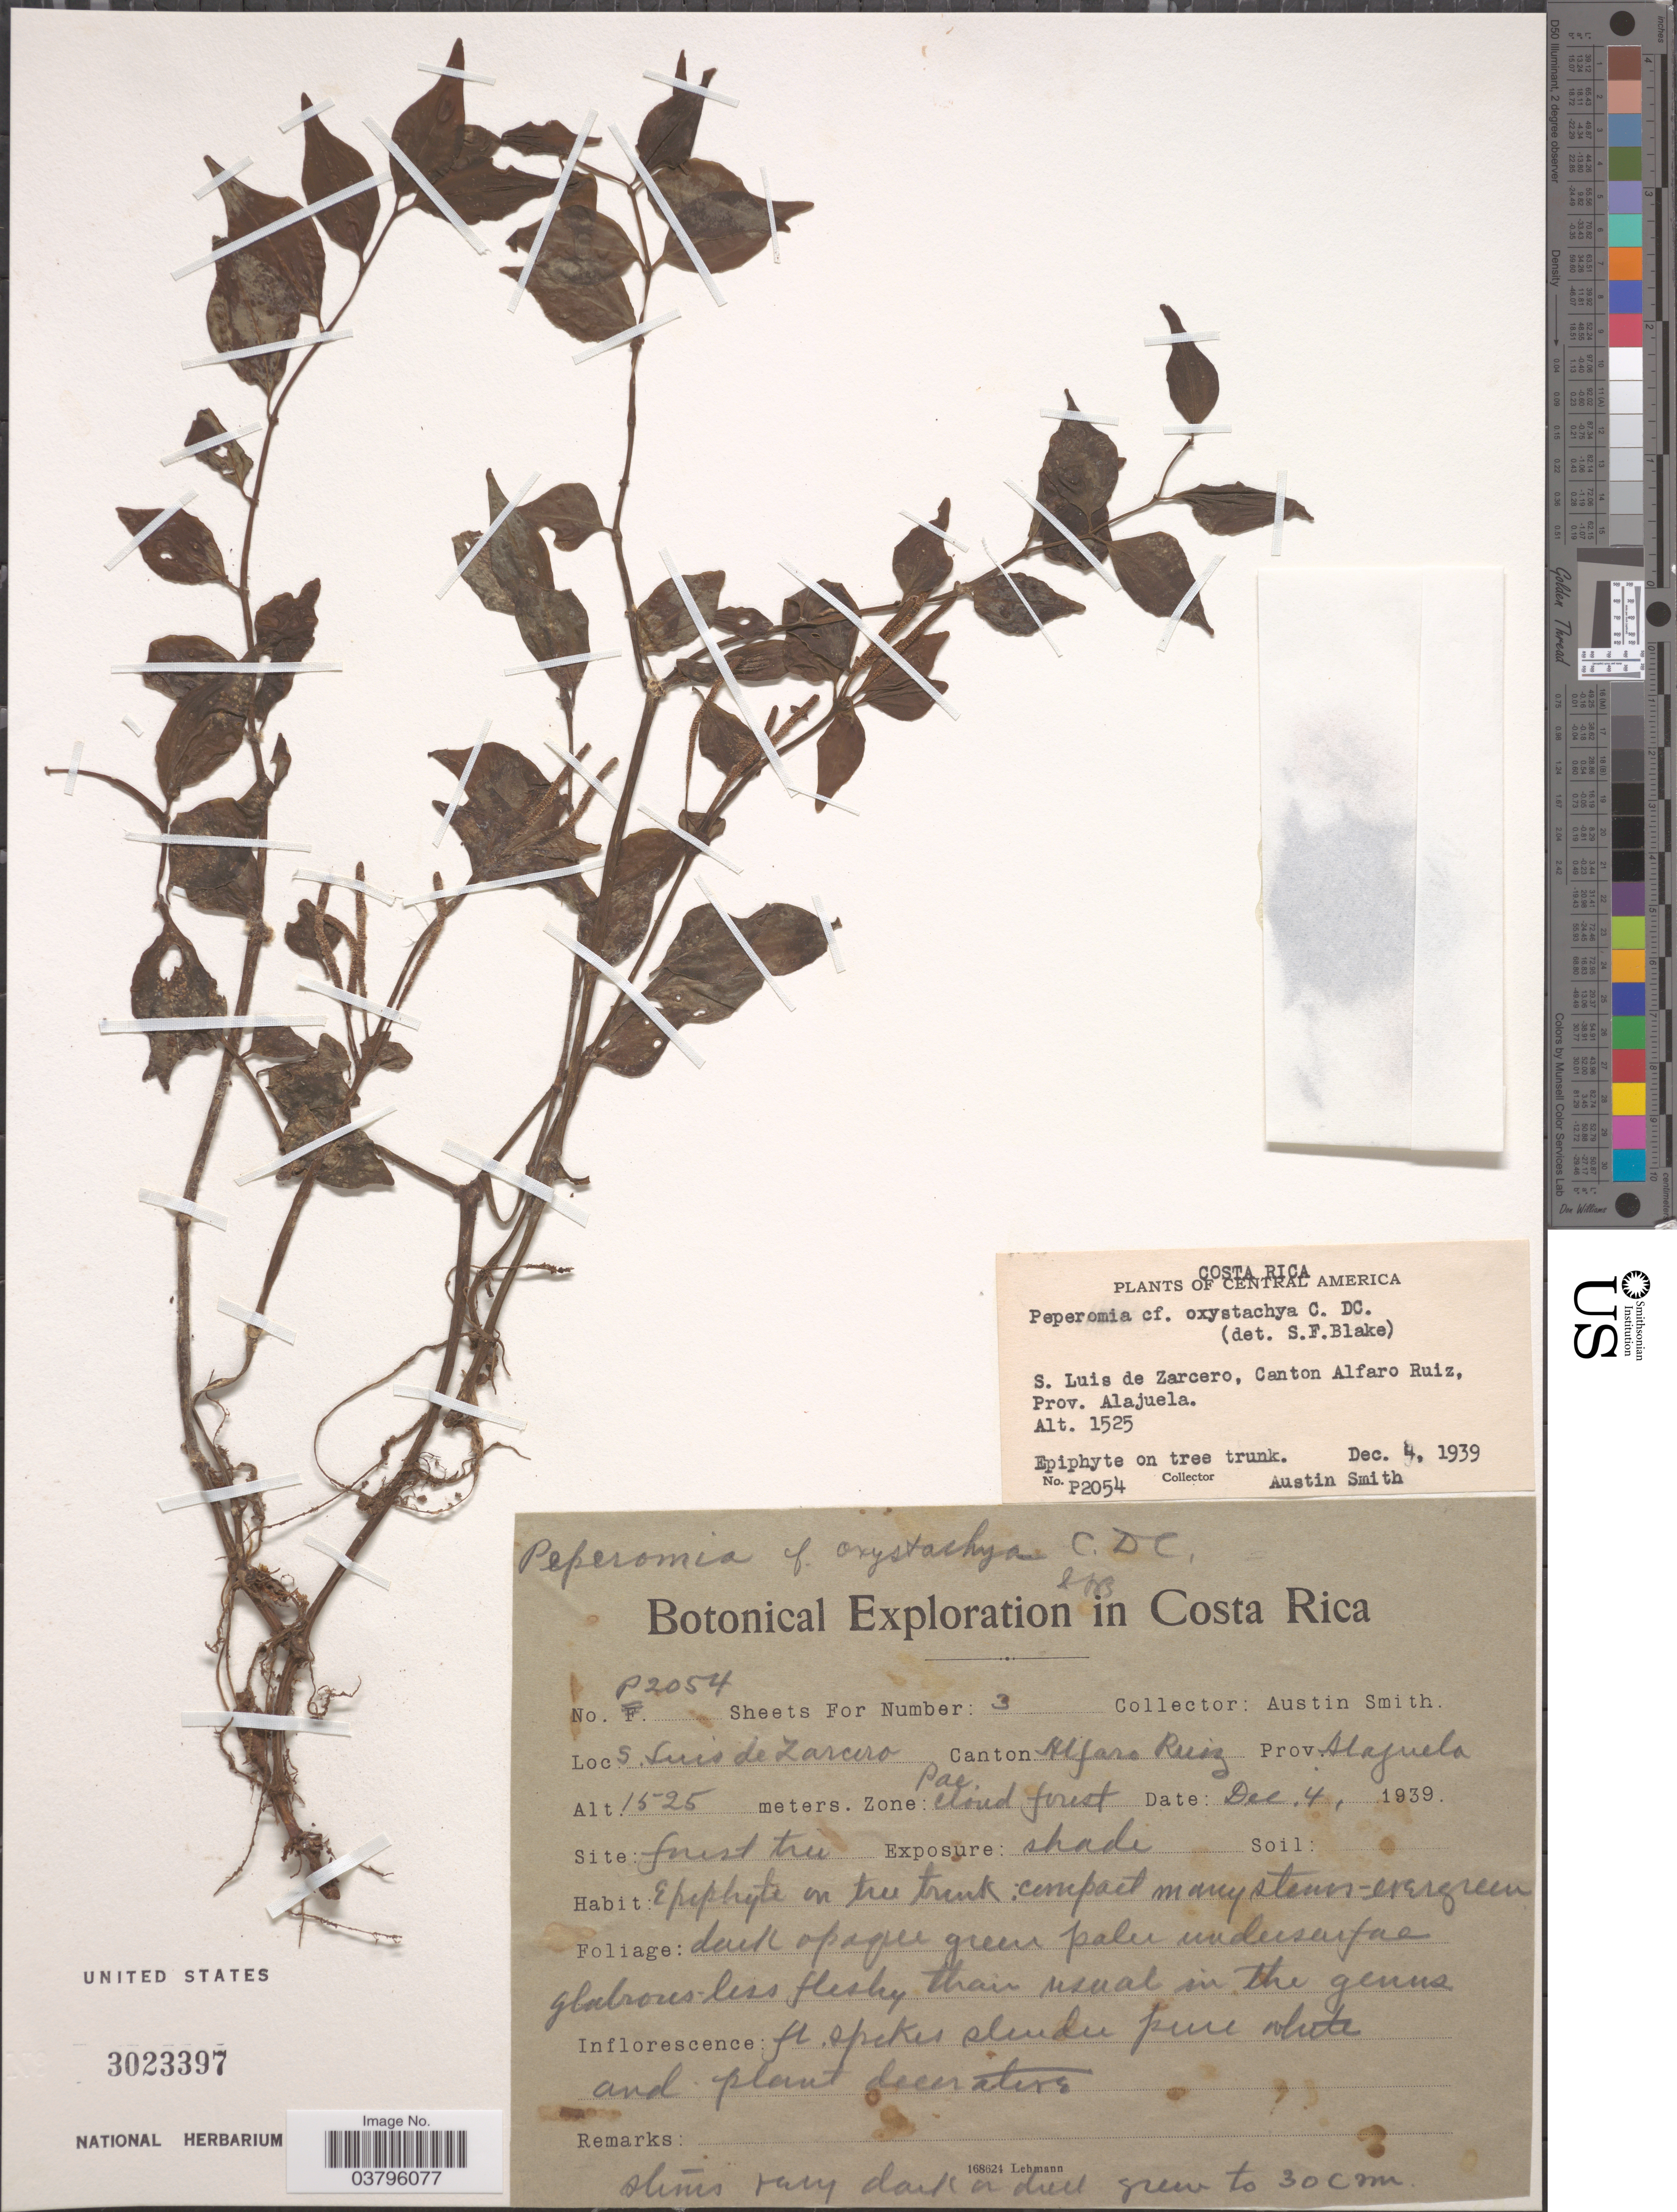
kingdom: Plantae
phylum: Tracheophyta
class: Magnoliopsida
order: Piperales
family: Piperaceae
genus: Peperomia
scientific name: Peperomia palmana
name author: C. DC.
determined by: Jiménez, José Estaban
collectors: Aust P. Smith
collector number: P2054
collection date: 1939-12-04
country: Costa Rica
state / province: Alajuela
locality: S. Luis de Zarcaro, Canton Alfaro Ruiz.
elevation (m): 1525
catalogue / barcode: US 3023397